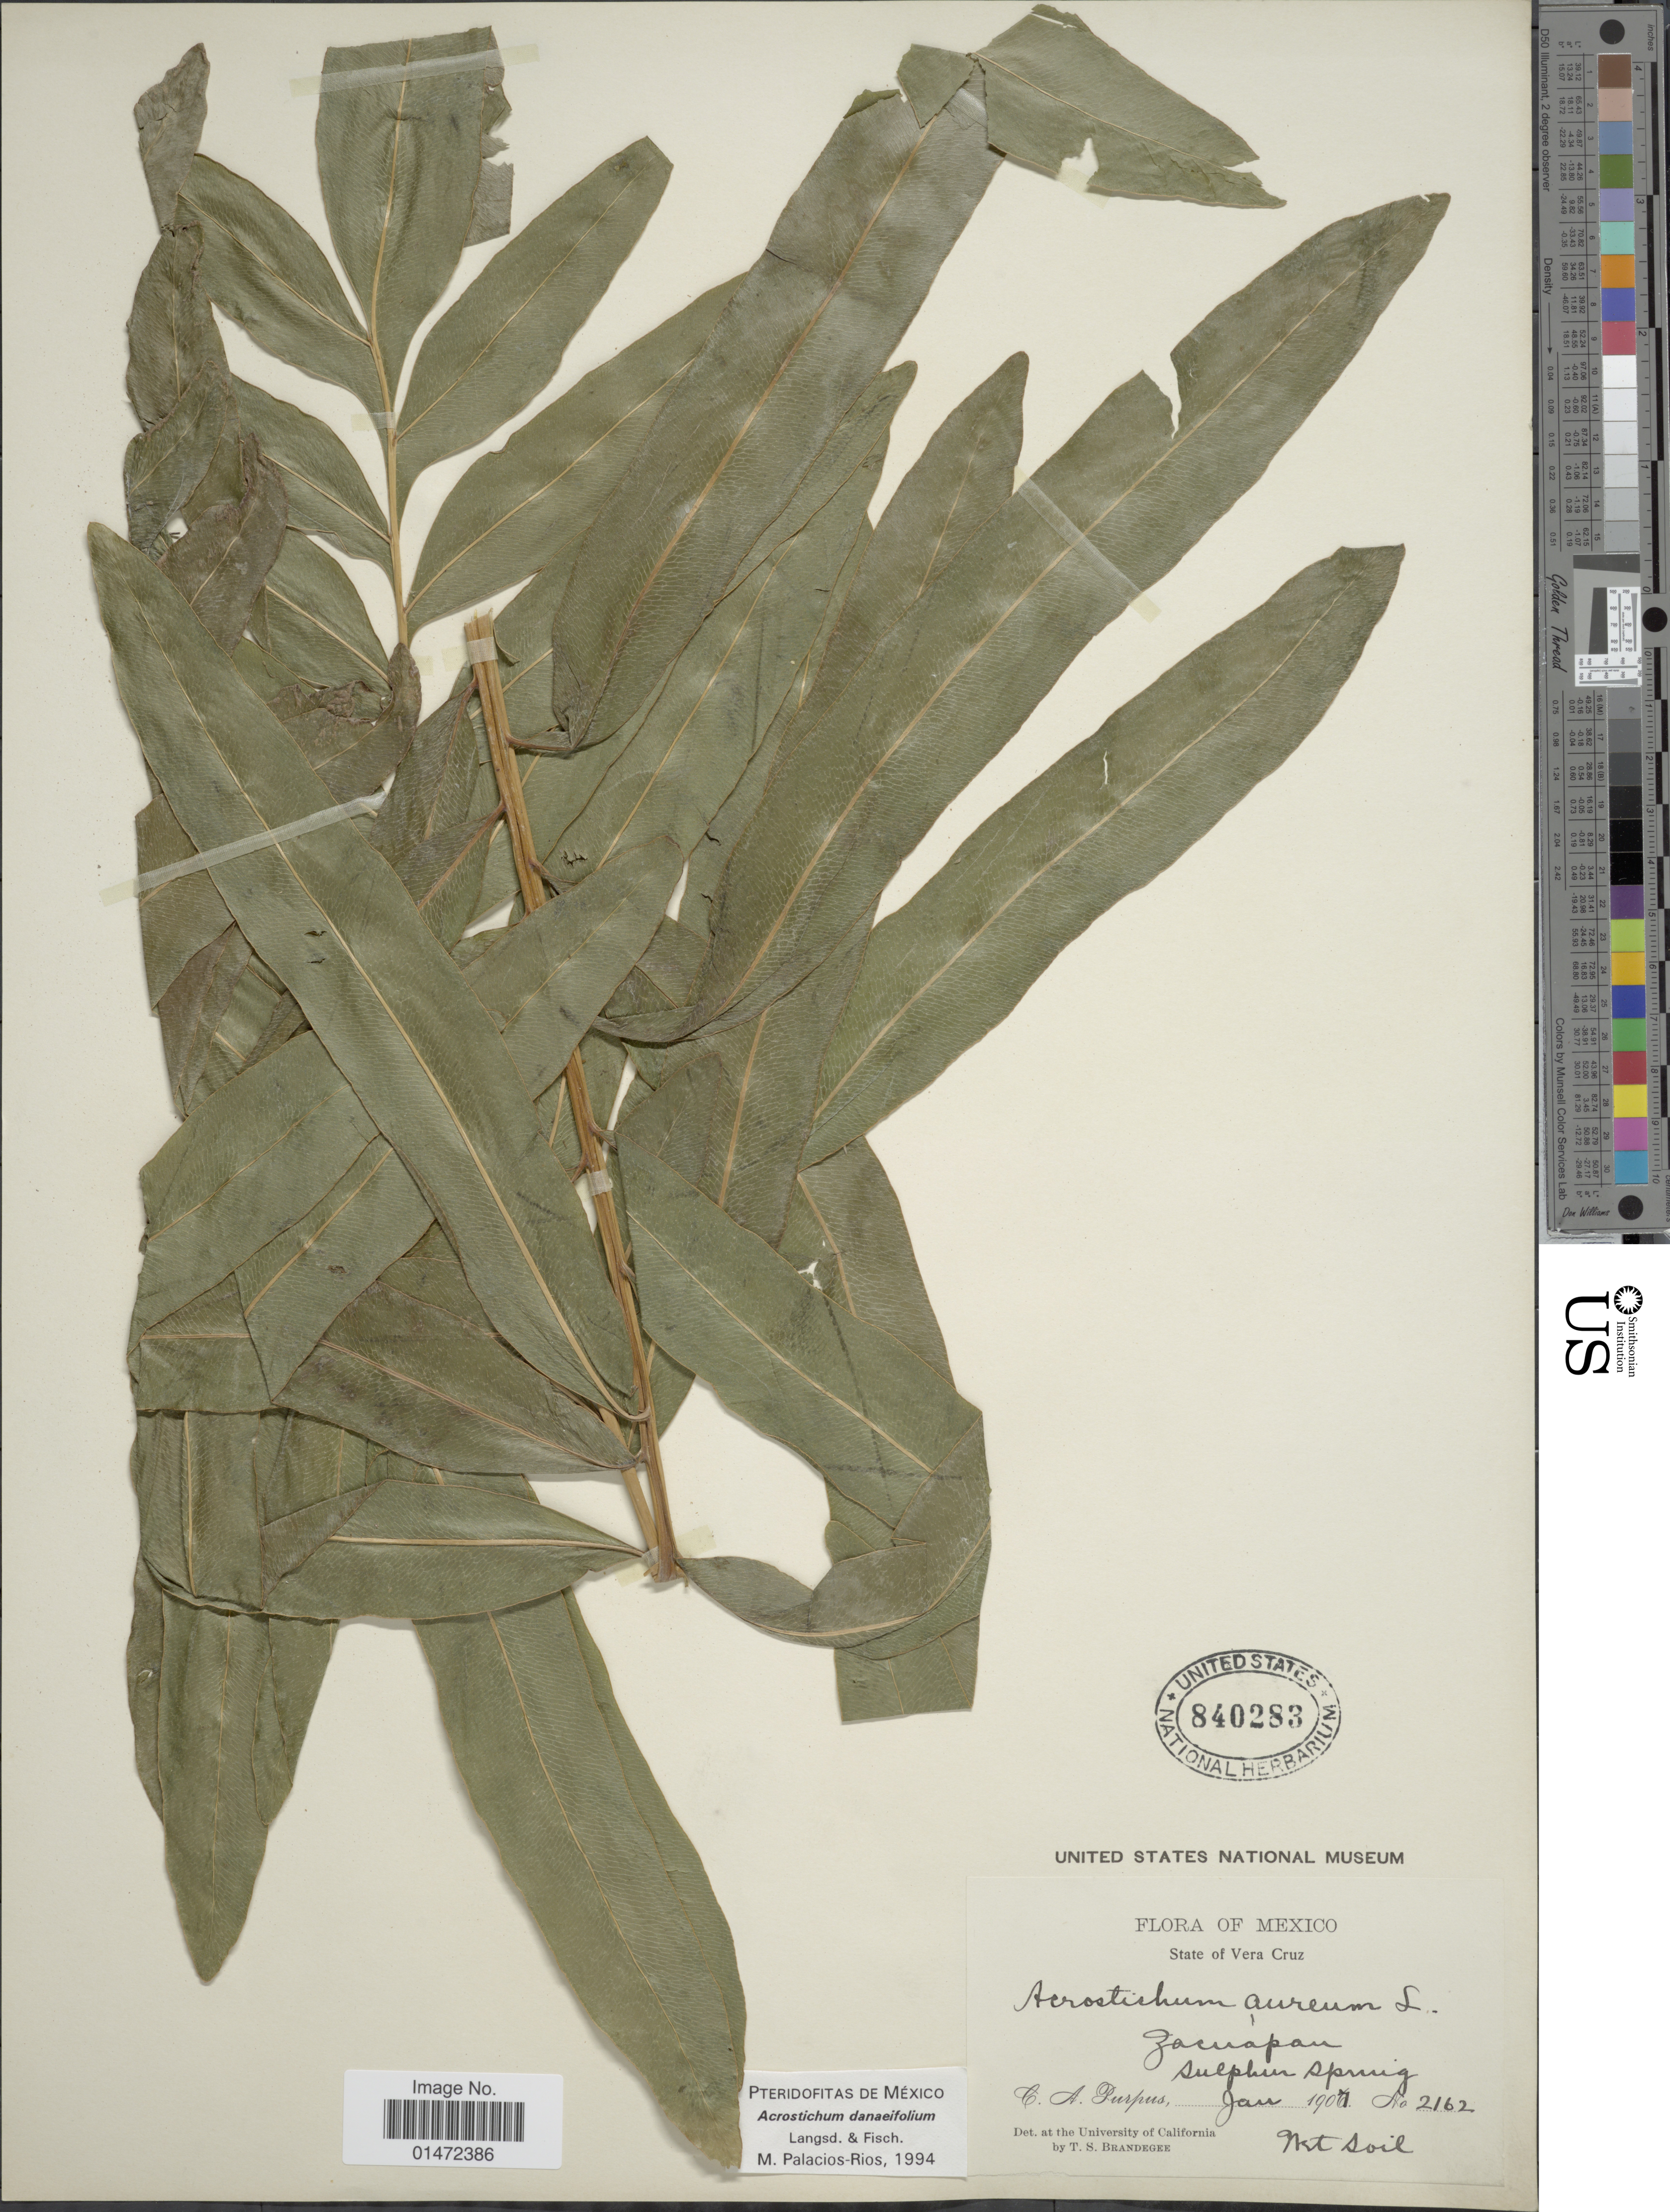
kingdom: Plantae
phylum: Tracheophyta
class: Polypodiopsida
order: Polypodiales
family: Pteridaceae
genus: Acrostichum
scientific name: Acrostichum danaeifolium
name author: Langsd. & Fisch.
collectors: C. A. Purpus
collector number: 2162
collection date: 1907-01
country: Mexico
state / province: Veracruz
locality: State of Vera Cruz. Zacuapan, Sulphur Spring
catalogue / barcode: US 840283